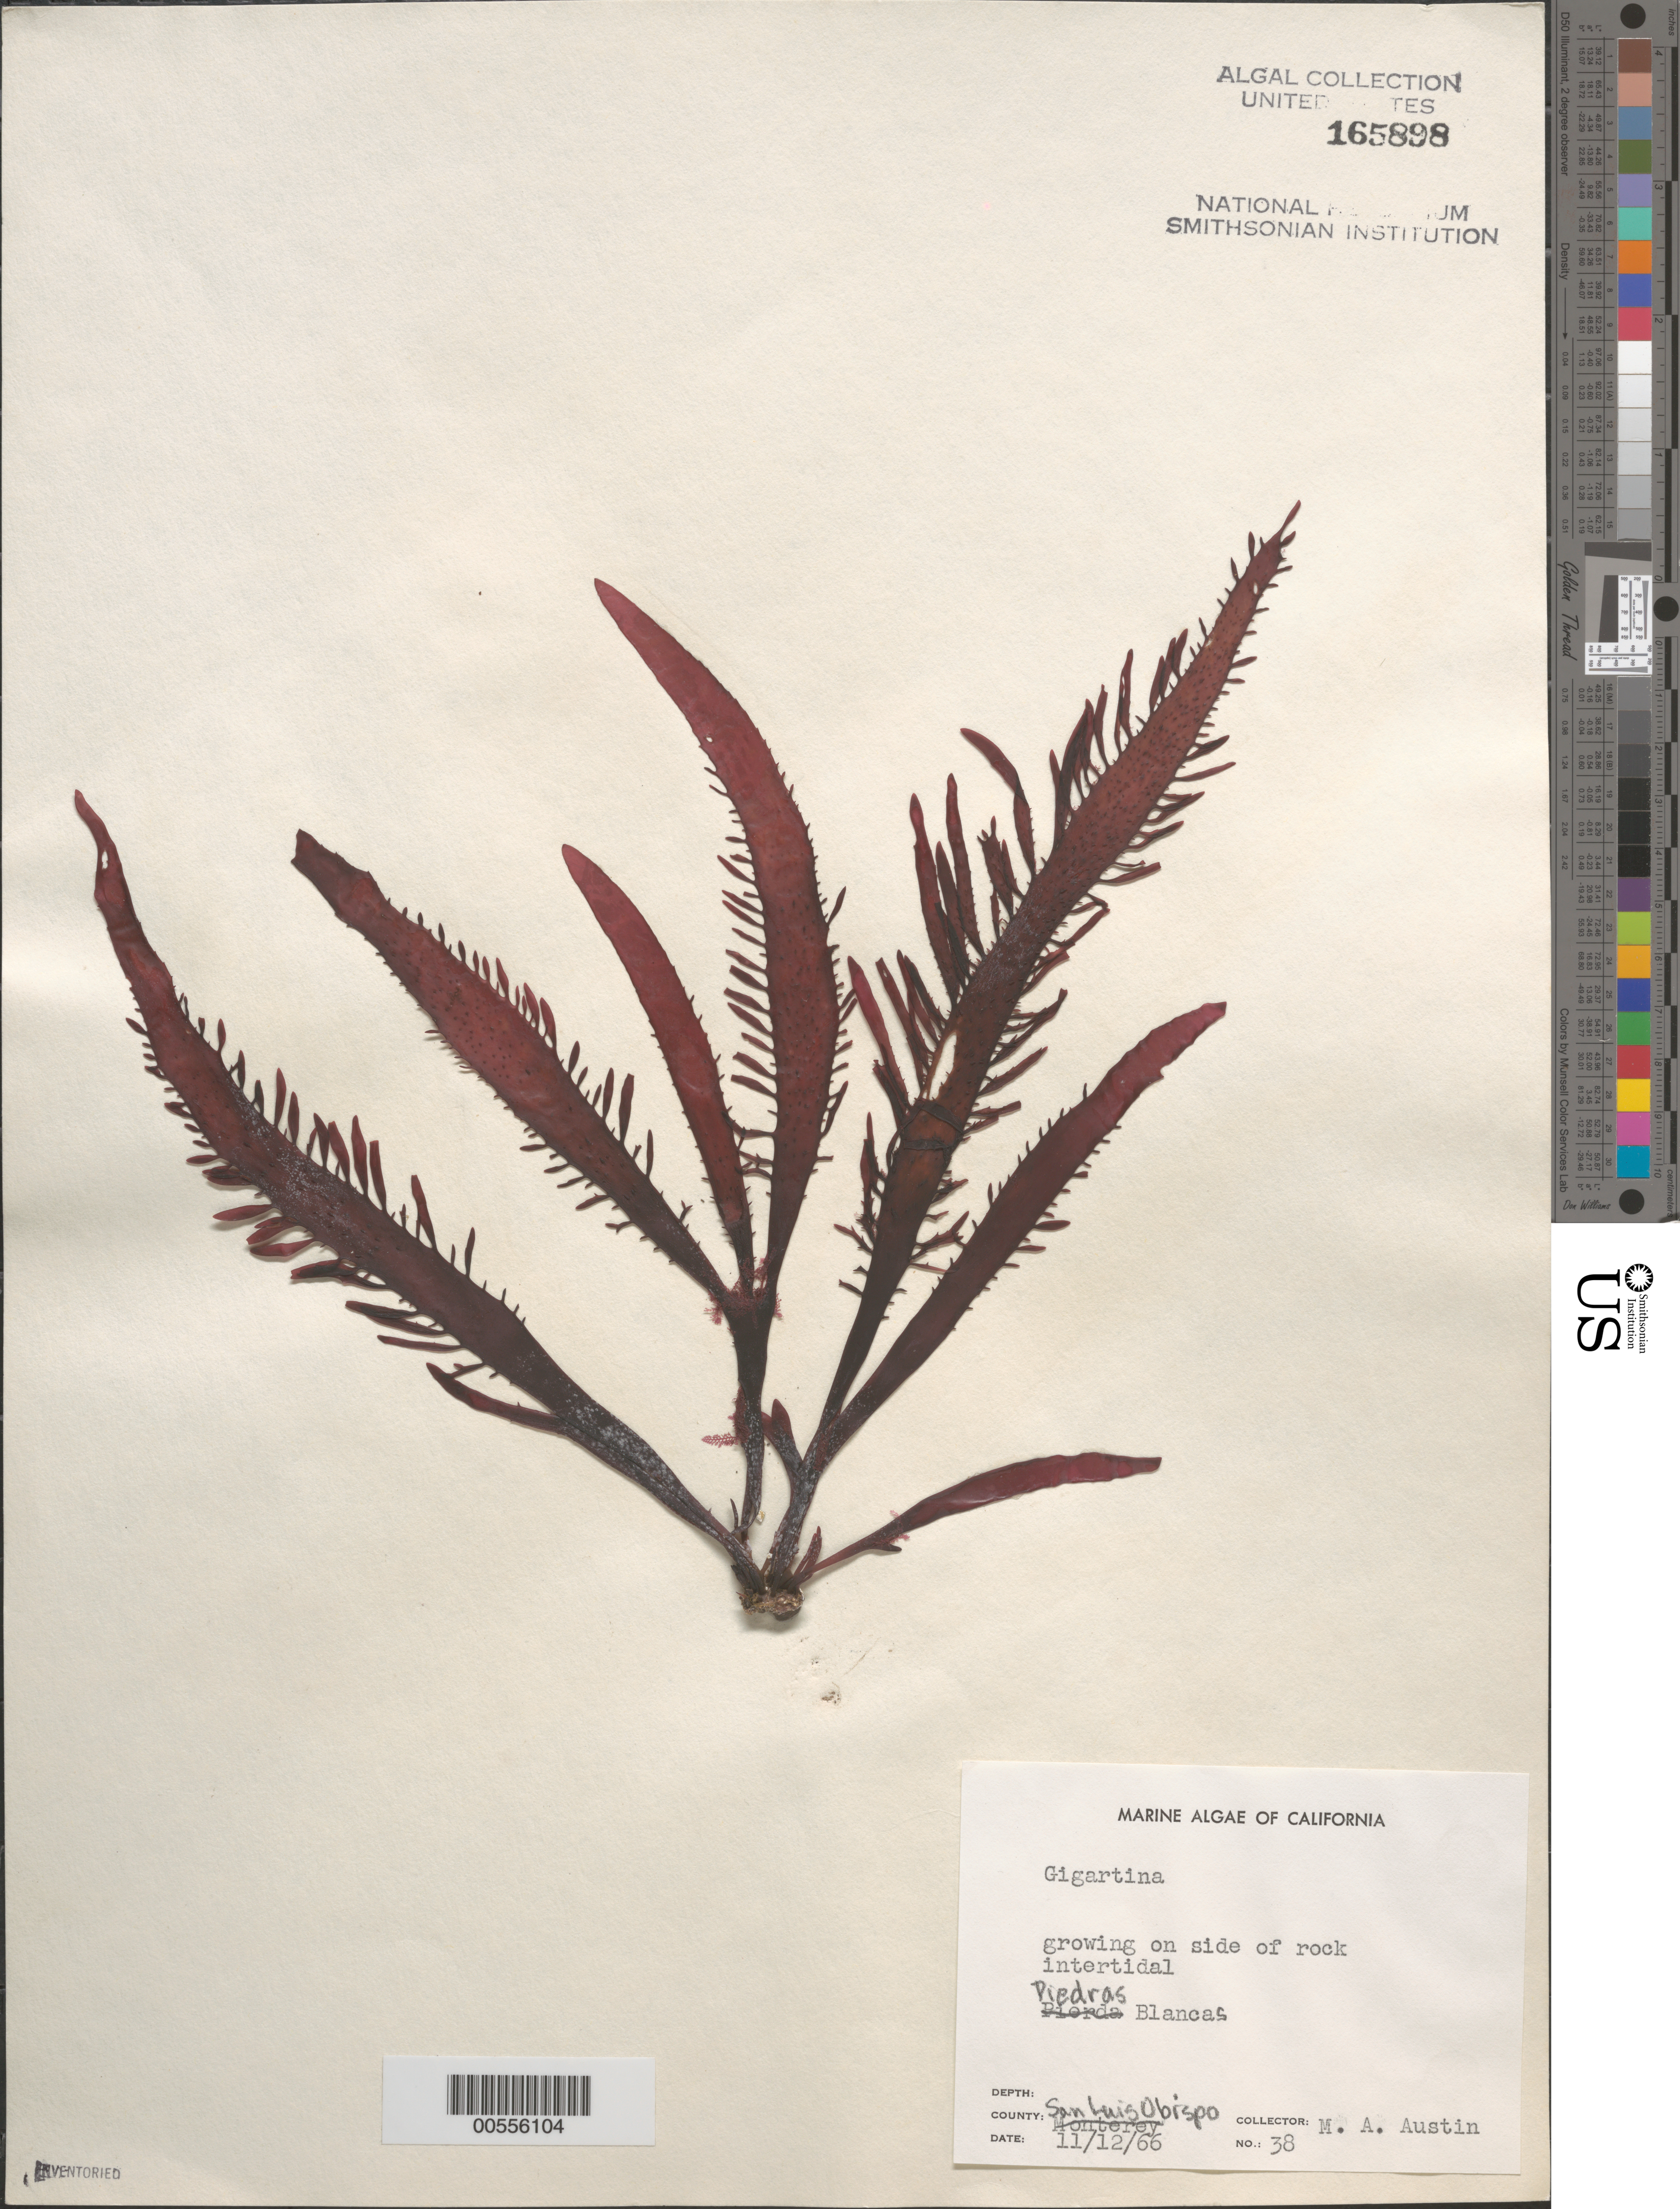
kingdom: Plantae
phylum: Rhodophyta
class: Florideophyceae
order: Gigartinales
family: Gigartinaceae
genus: Gigartina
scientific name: Gigartina sp.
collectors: M. Austin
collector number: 38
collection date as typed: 12 Nov 1966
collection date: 1966-11-12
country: United States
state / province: California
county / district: San Luis Obispo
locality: Piedras Blancas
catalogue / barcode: US 165898